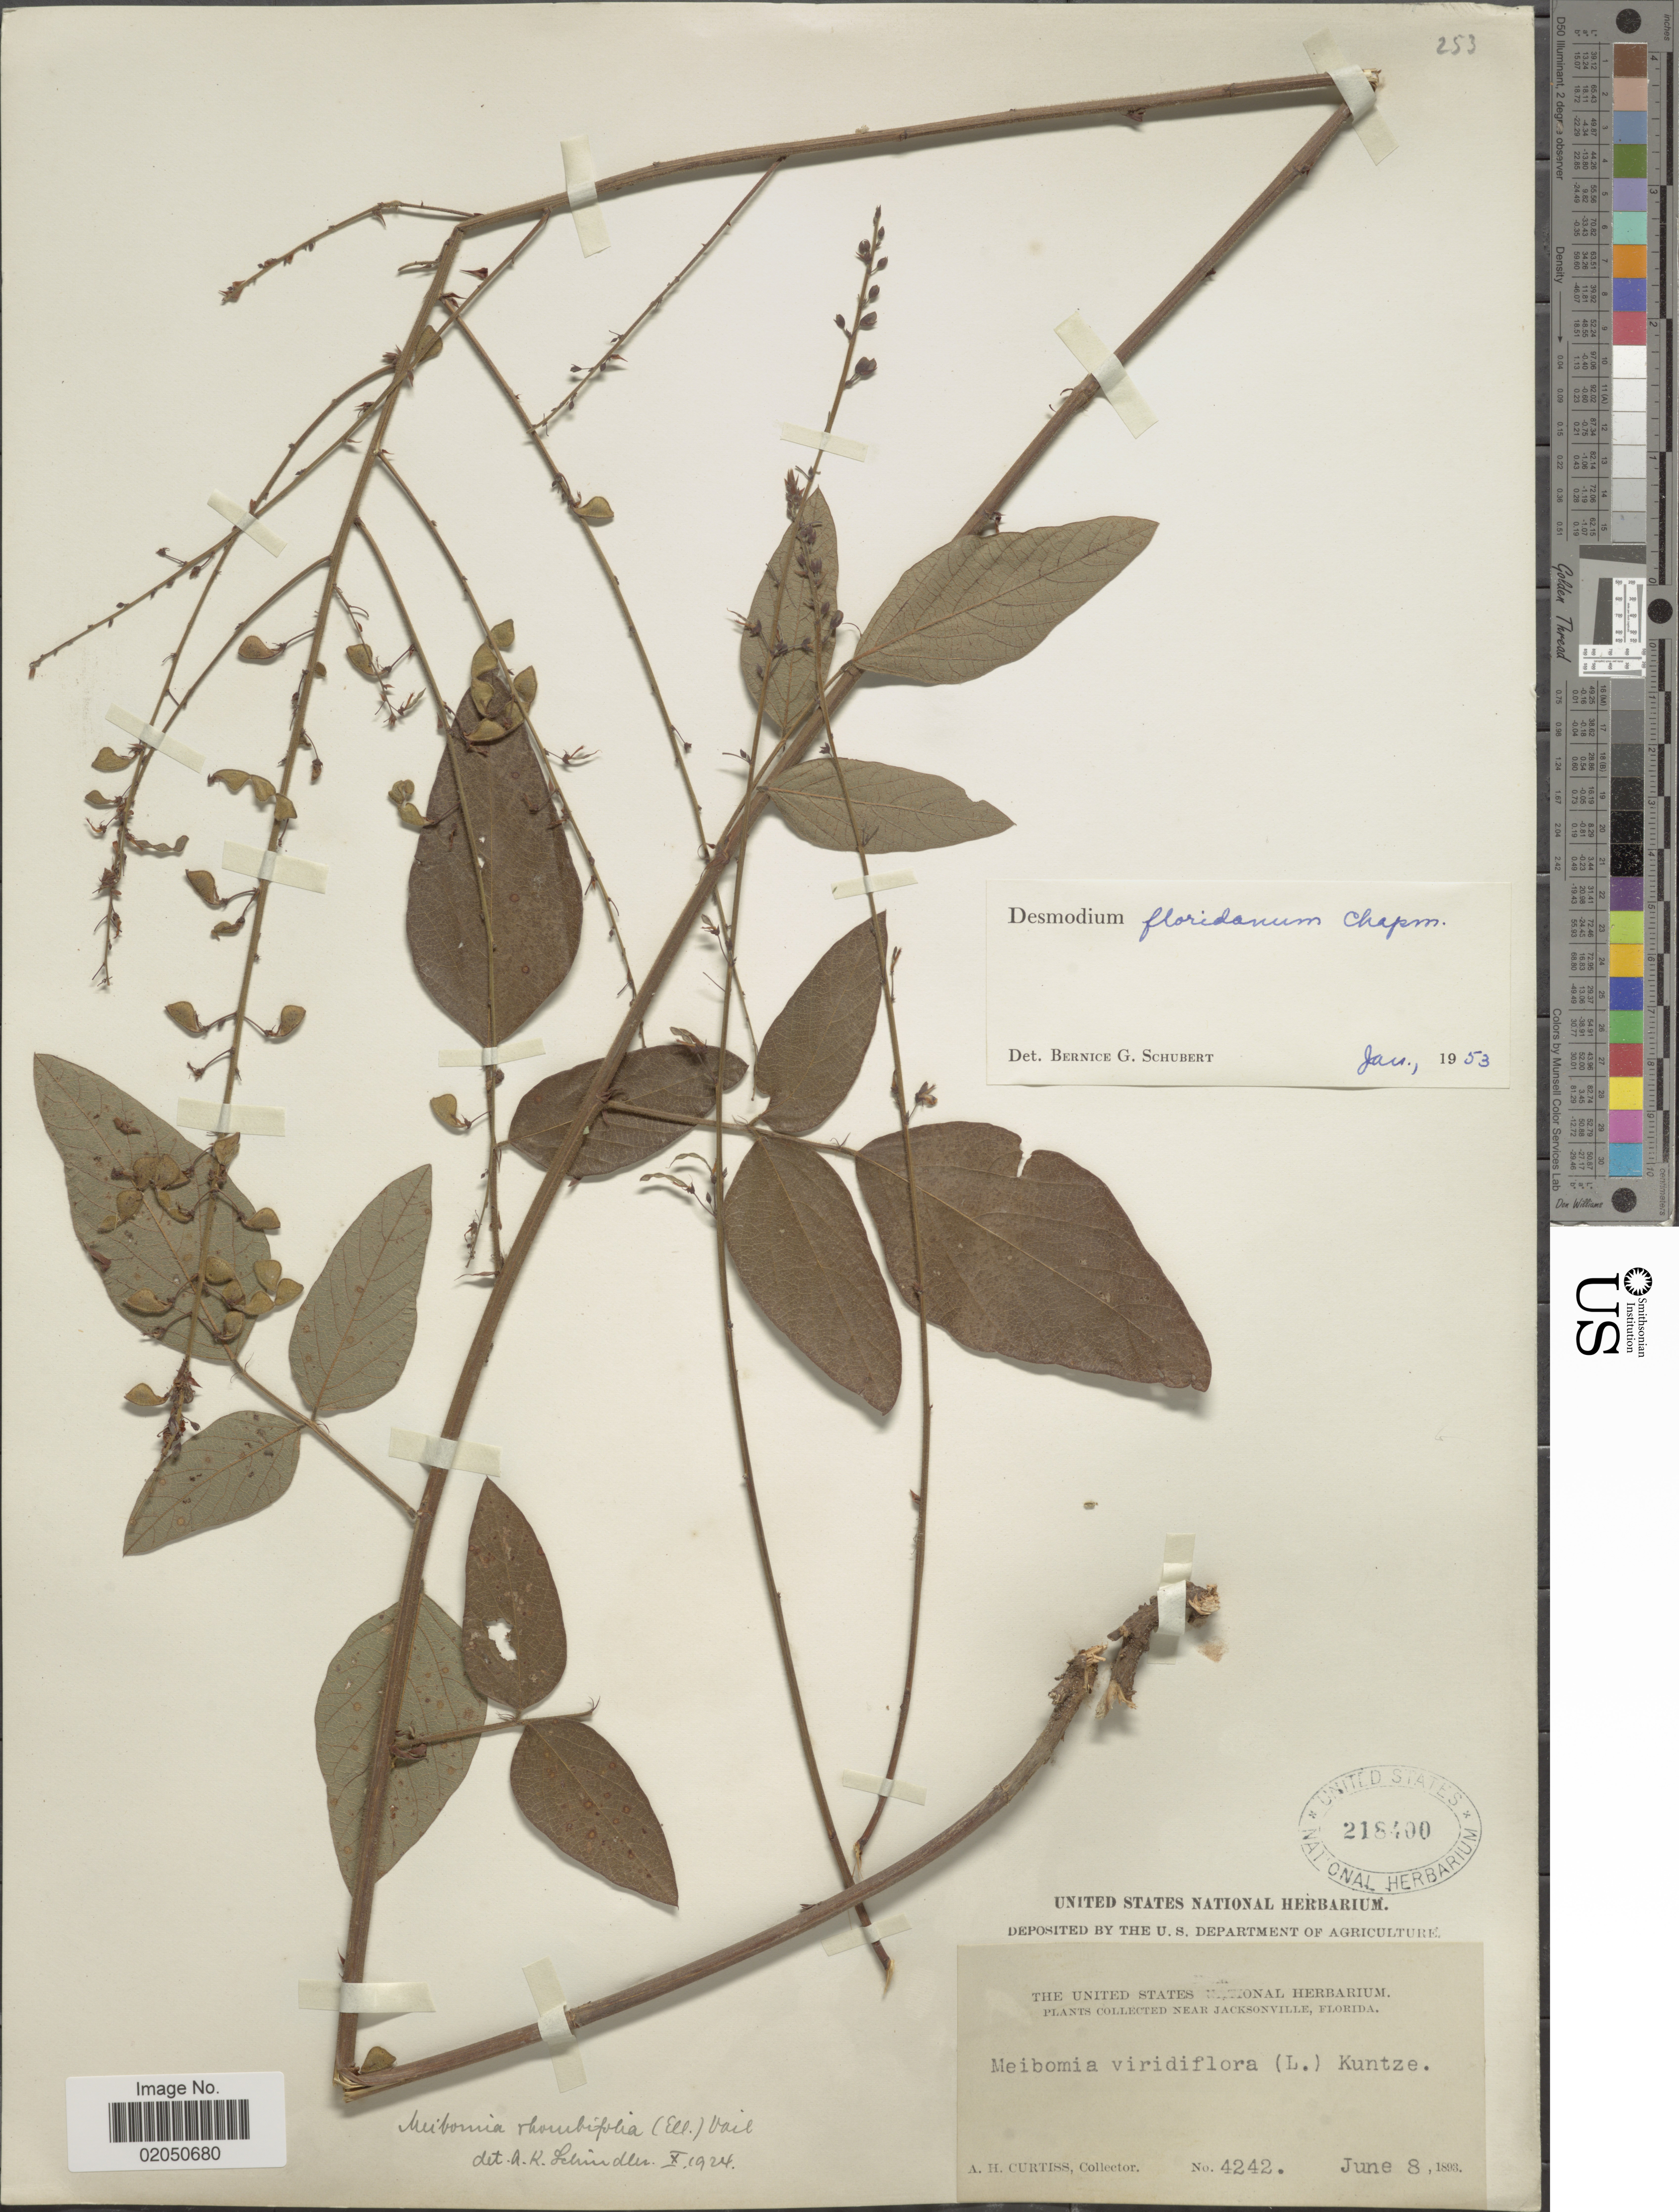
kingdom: Plantae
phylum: Tracheophyta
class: Magnoliopsida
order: Fabales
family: Fabaceae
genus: Desmodium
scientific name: Desmodium floridanum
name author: Chapm.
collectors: A. H. Curtiss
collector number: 4242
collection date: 1893-06-08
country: United States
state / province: Florida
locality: Near Jacksonville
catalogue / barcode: US 218400